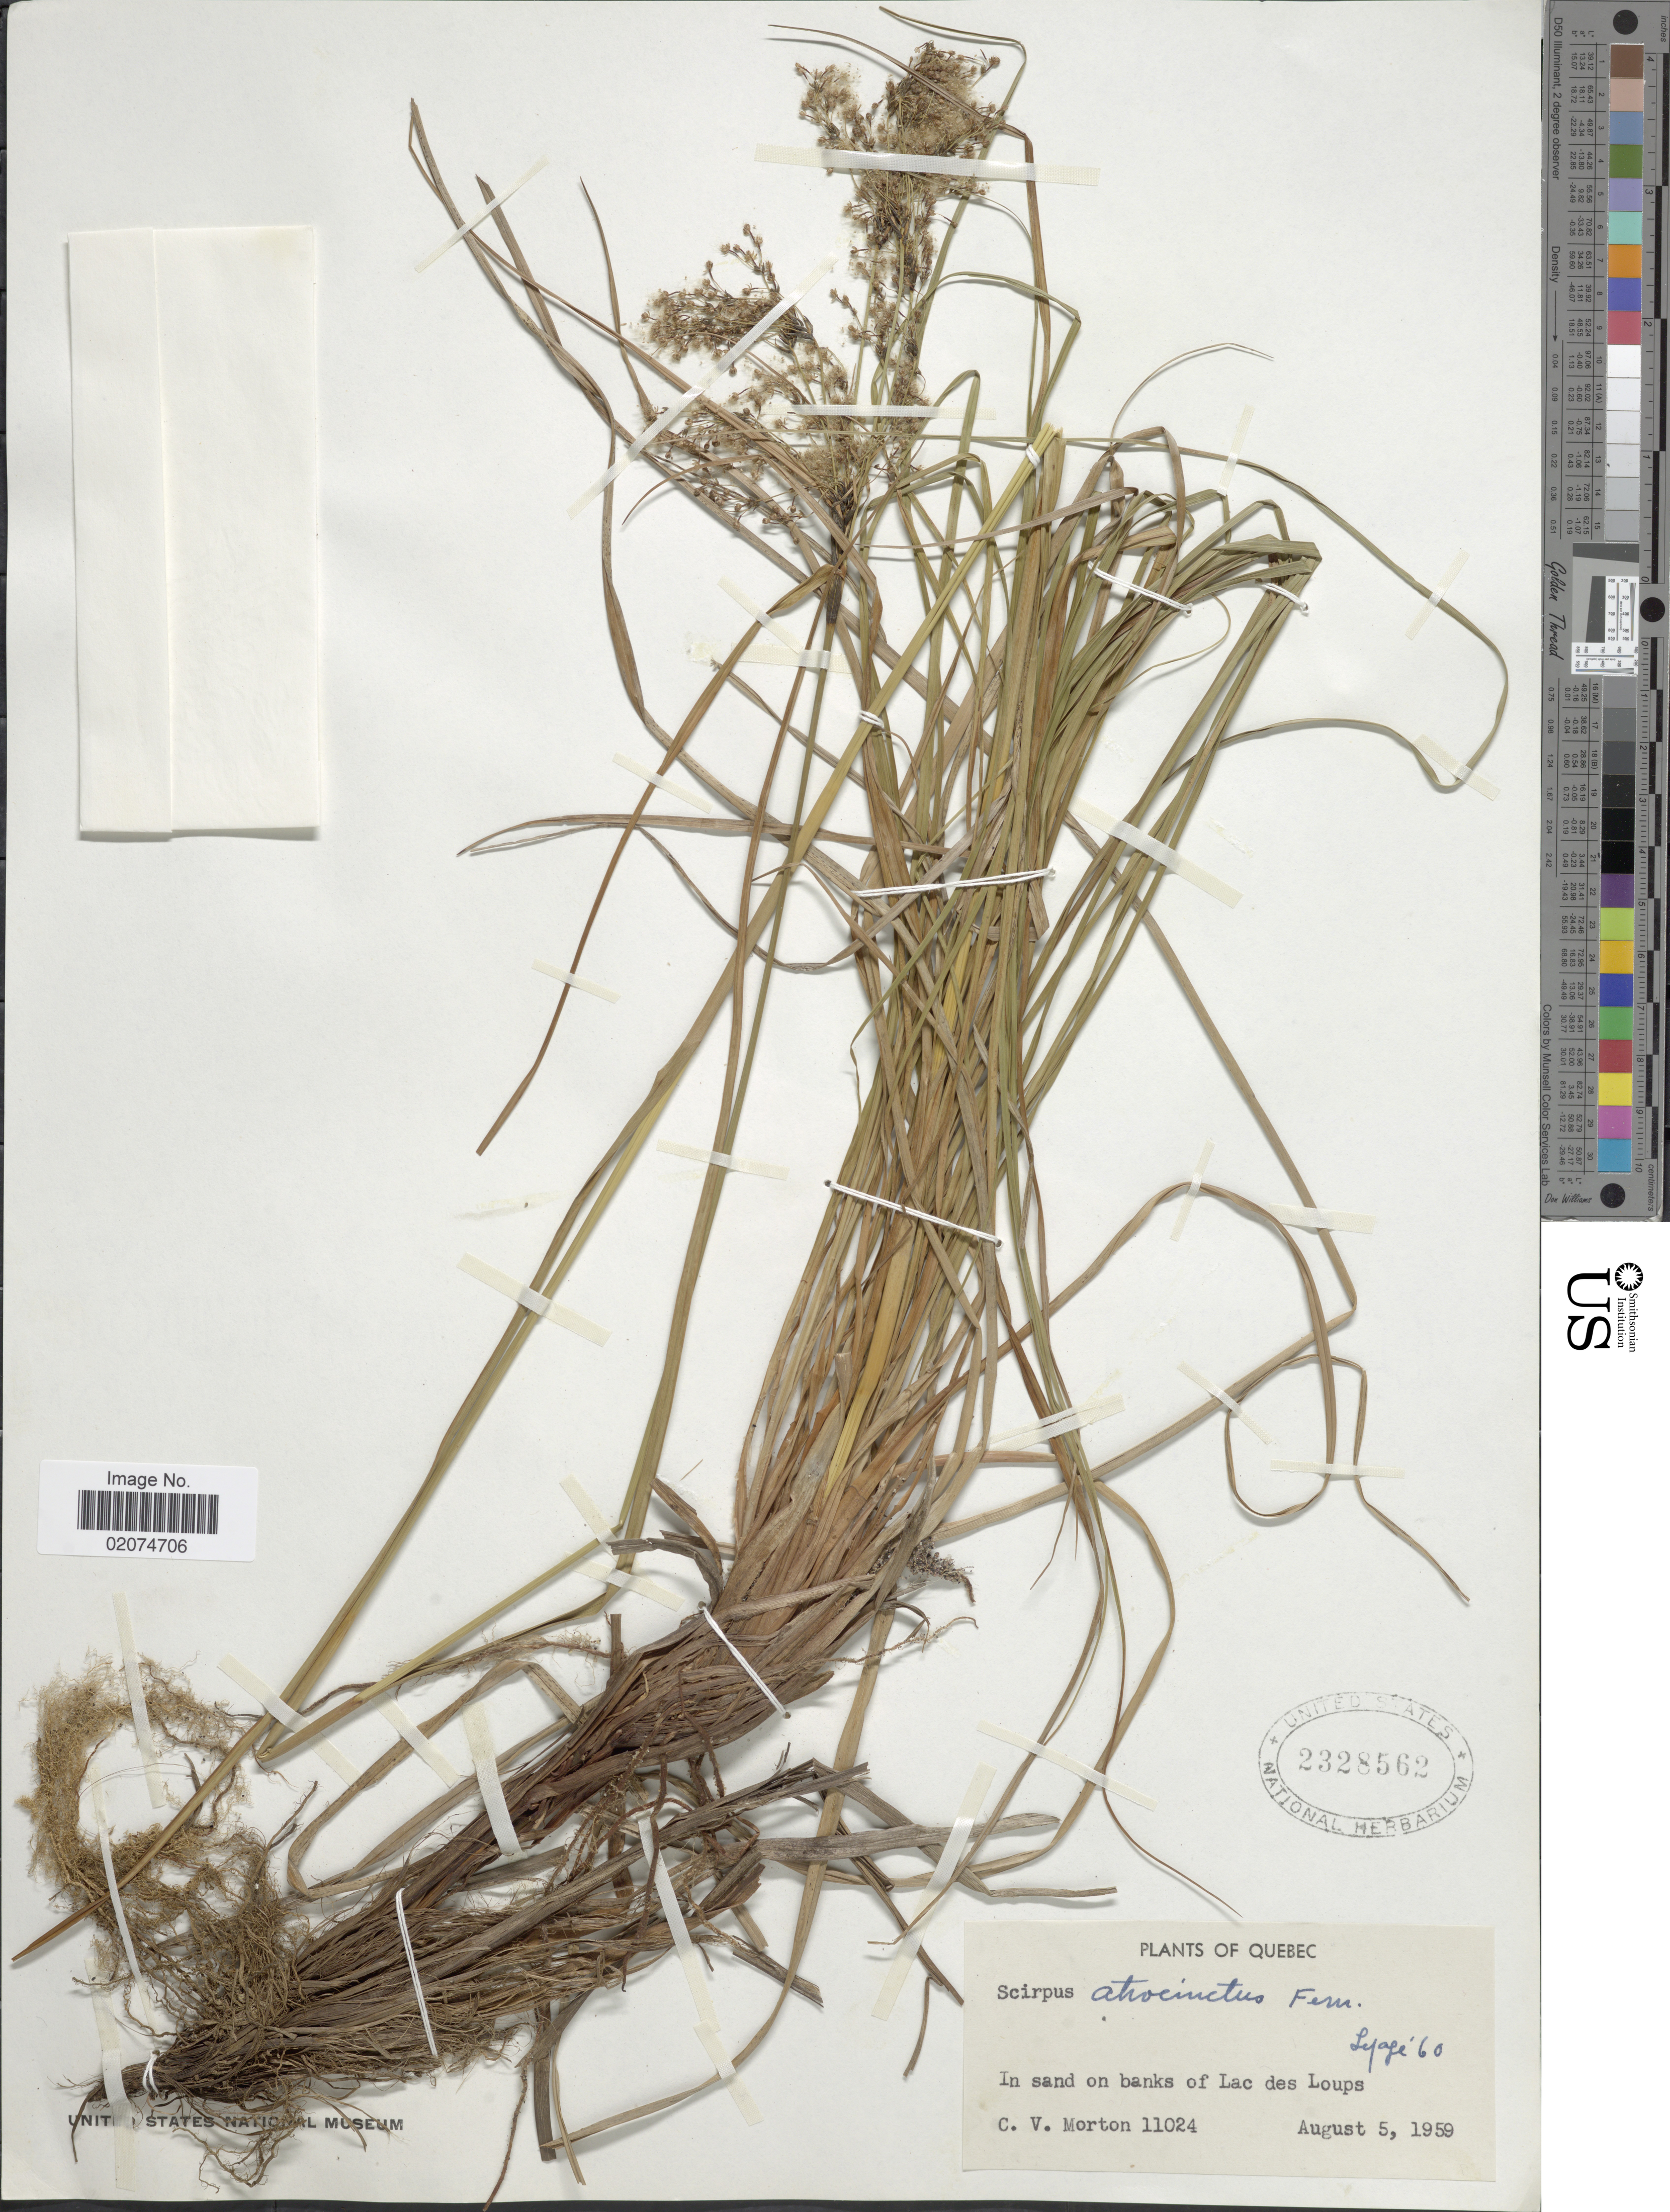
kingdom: Plantae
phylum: Tracheophyta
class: Liliopsida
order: Poales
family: Cyperaceae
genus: Scirpus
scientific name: Scirpus atrocinctus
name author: Fernald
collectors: C. V. Morton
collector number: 11024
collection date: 1959-08-05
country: Canada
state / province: Quebec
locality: In sand on banks of Lac des Loups.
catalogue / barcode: US 2328562